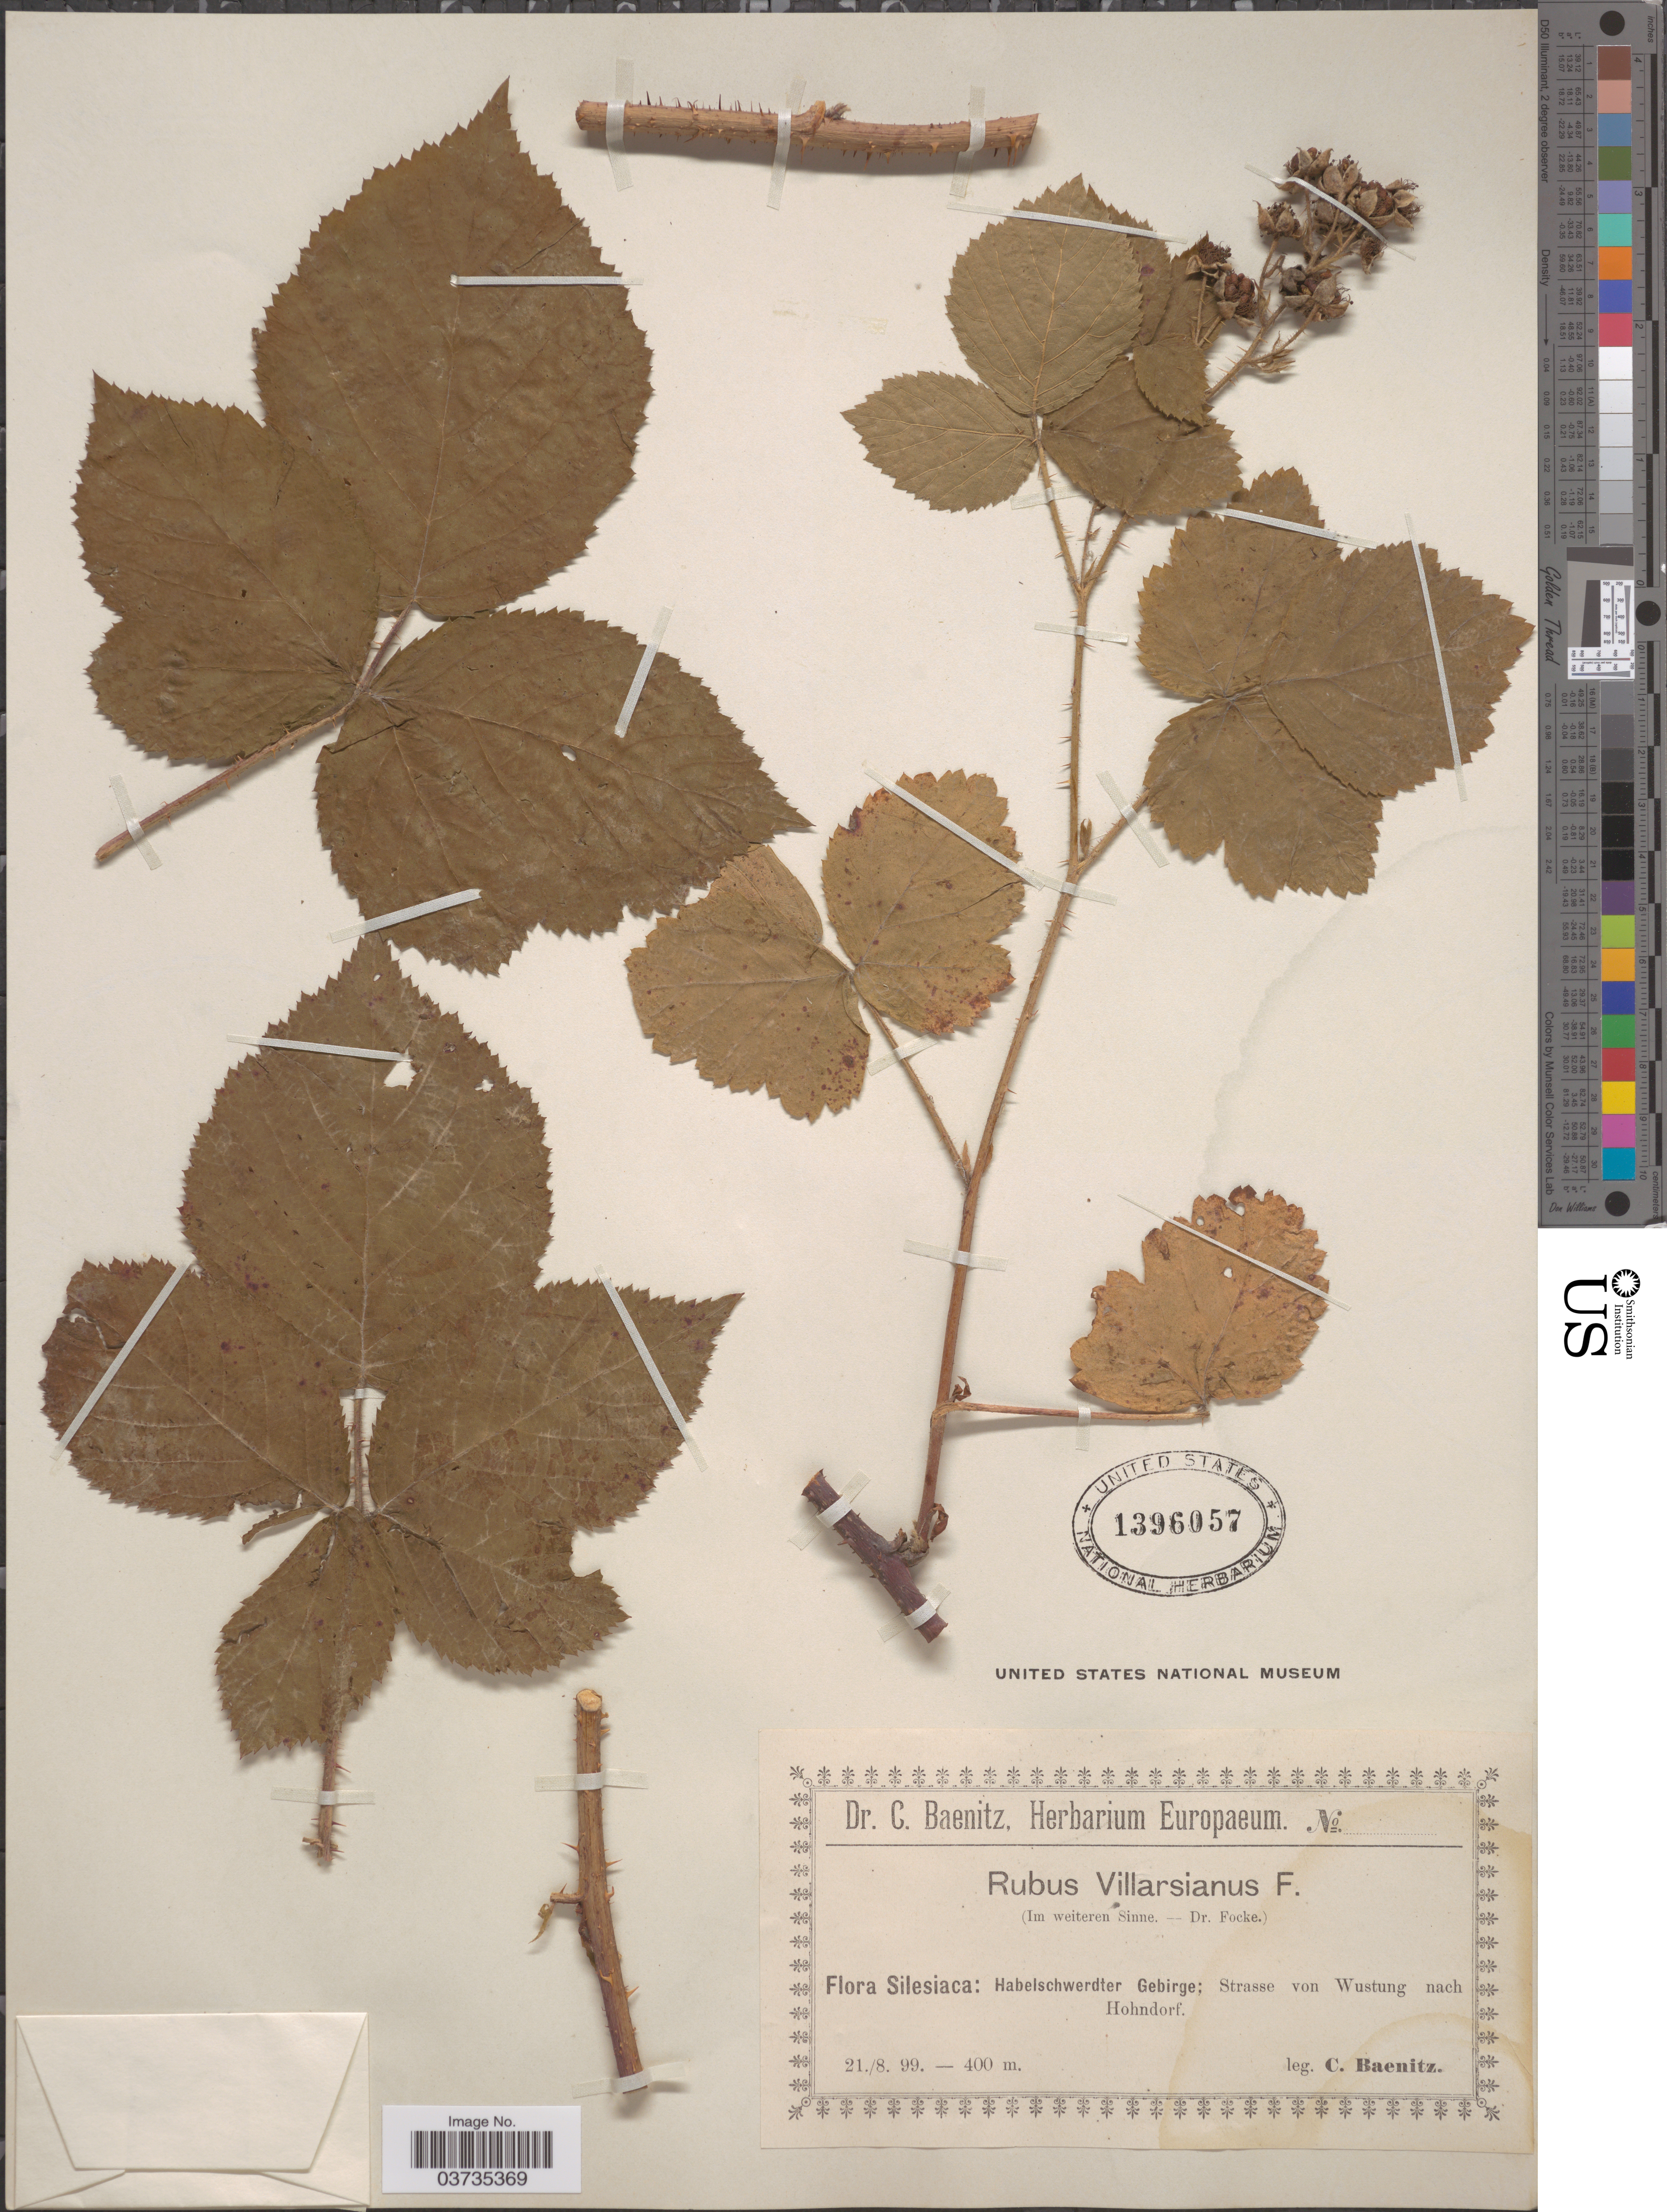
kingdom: Plantae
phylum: Tracheophyta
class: Magnoliopsida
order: Rosales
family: Rosaceae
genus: Rubus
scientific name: Rubus villarsianus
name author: Focke ex Gremli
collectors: C. G. Baenitz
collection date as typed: Transcribed d/m/y: 21/8/99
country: Poland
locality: Silesiaca: Habelschwerdter Gebirge; Strasse von Wustung nach Hohndorf.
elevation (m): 400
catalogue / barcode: US 1396057